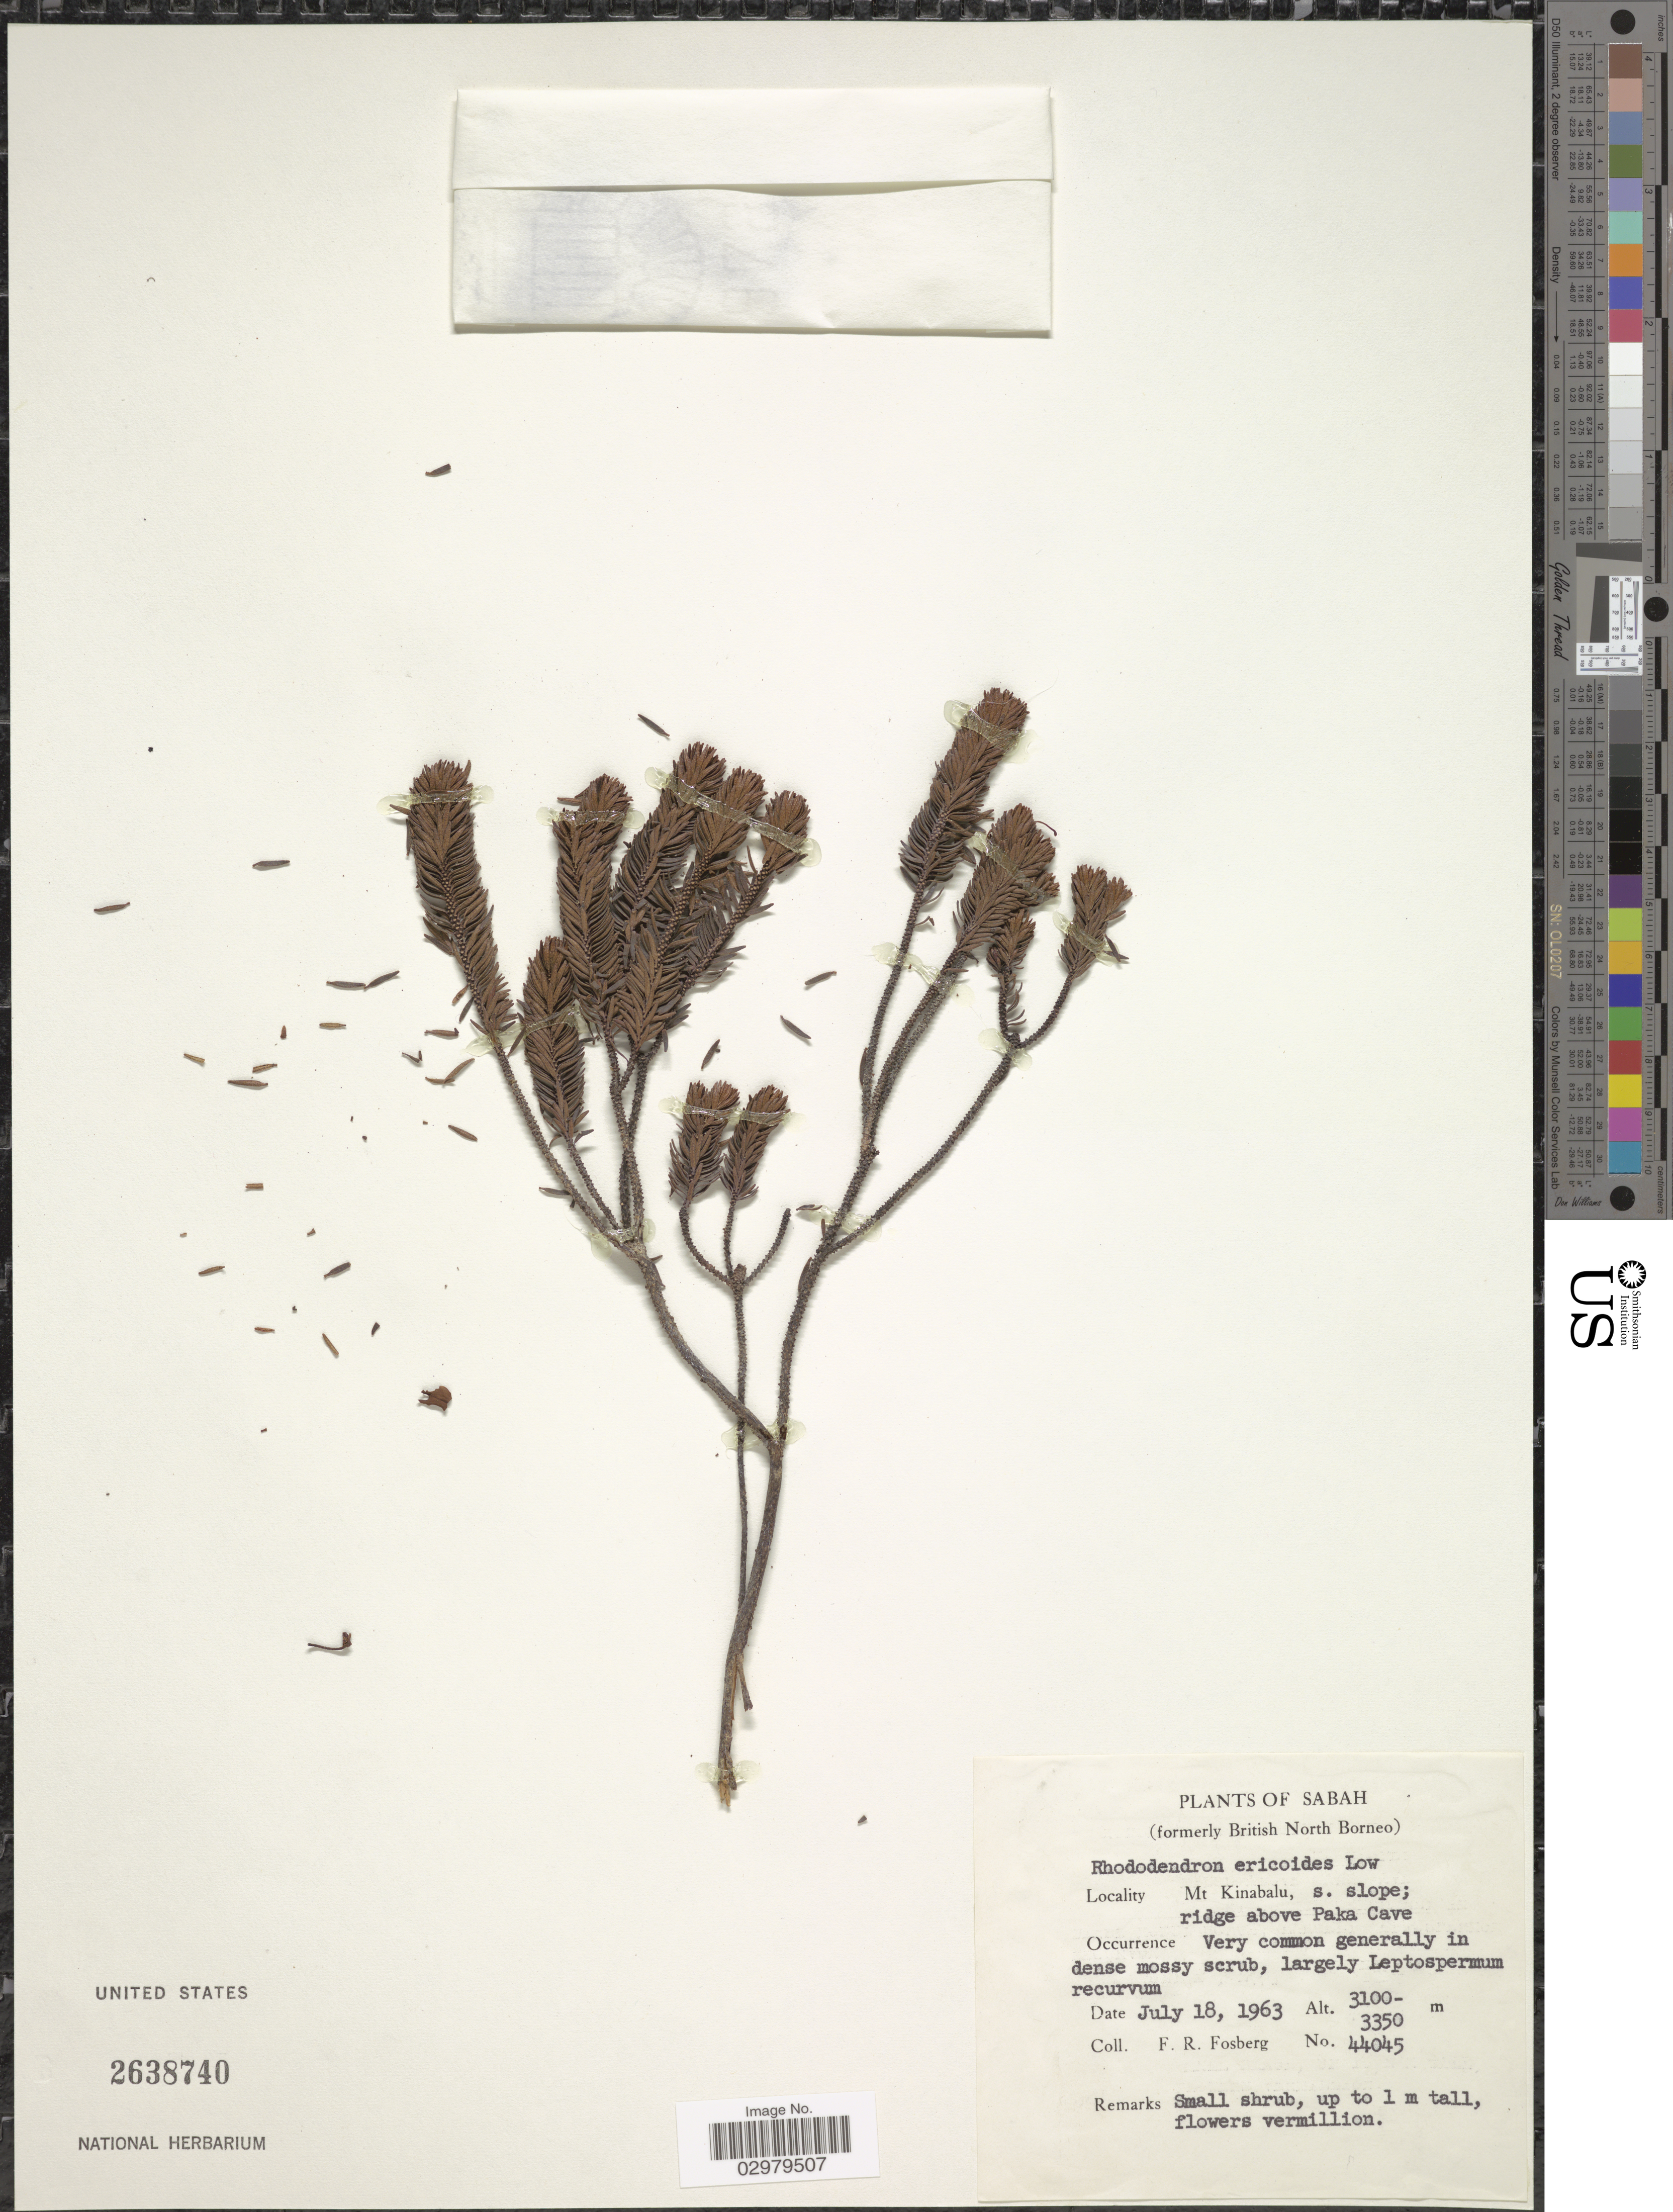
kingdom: Plantae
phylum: Tracheophyta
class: Magnoliopsida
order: Ericales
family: Ericaceae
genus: Rhododendron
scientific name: Rhododendron ericoides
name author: H. Low ex Hook. f.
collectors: F. R. Fosberg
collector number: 44045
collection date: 1963-07-18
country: Malaysia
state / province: Sabah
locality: (formerly British North Borneo). Mt. Kinabalu, s. slope; ridge above Paka Cave.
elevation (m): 3100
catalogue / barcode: US 2638740